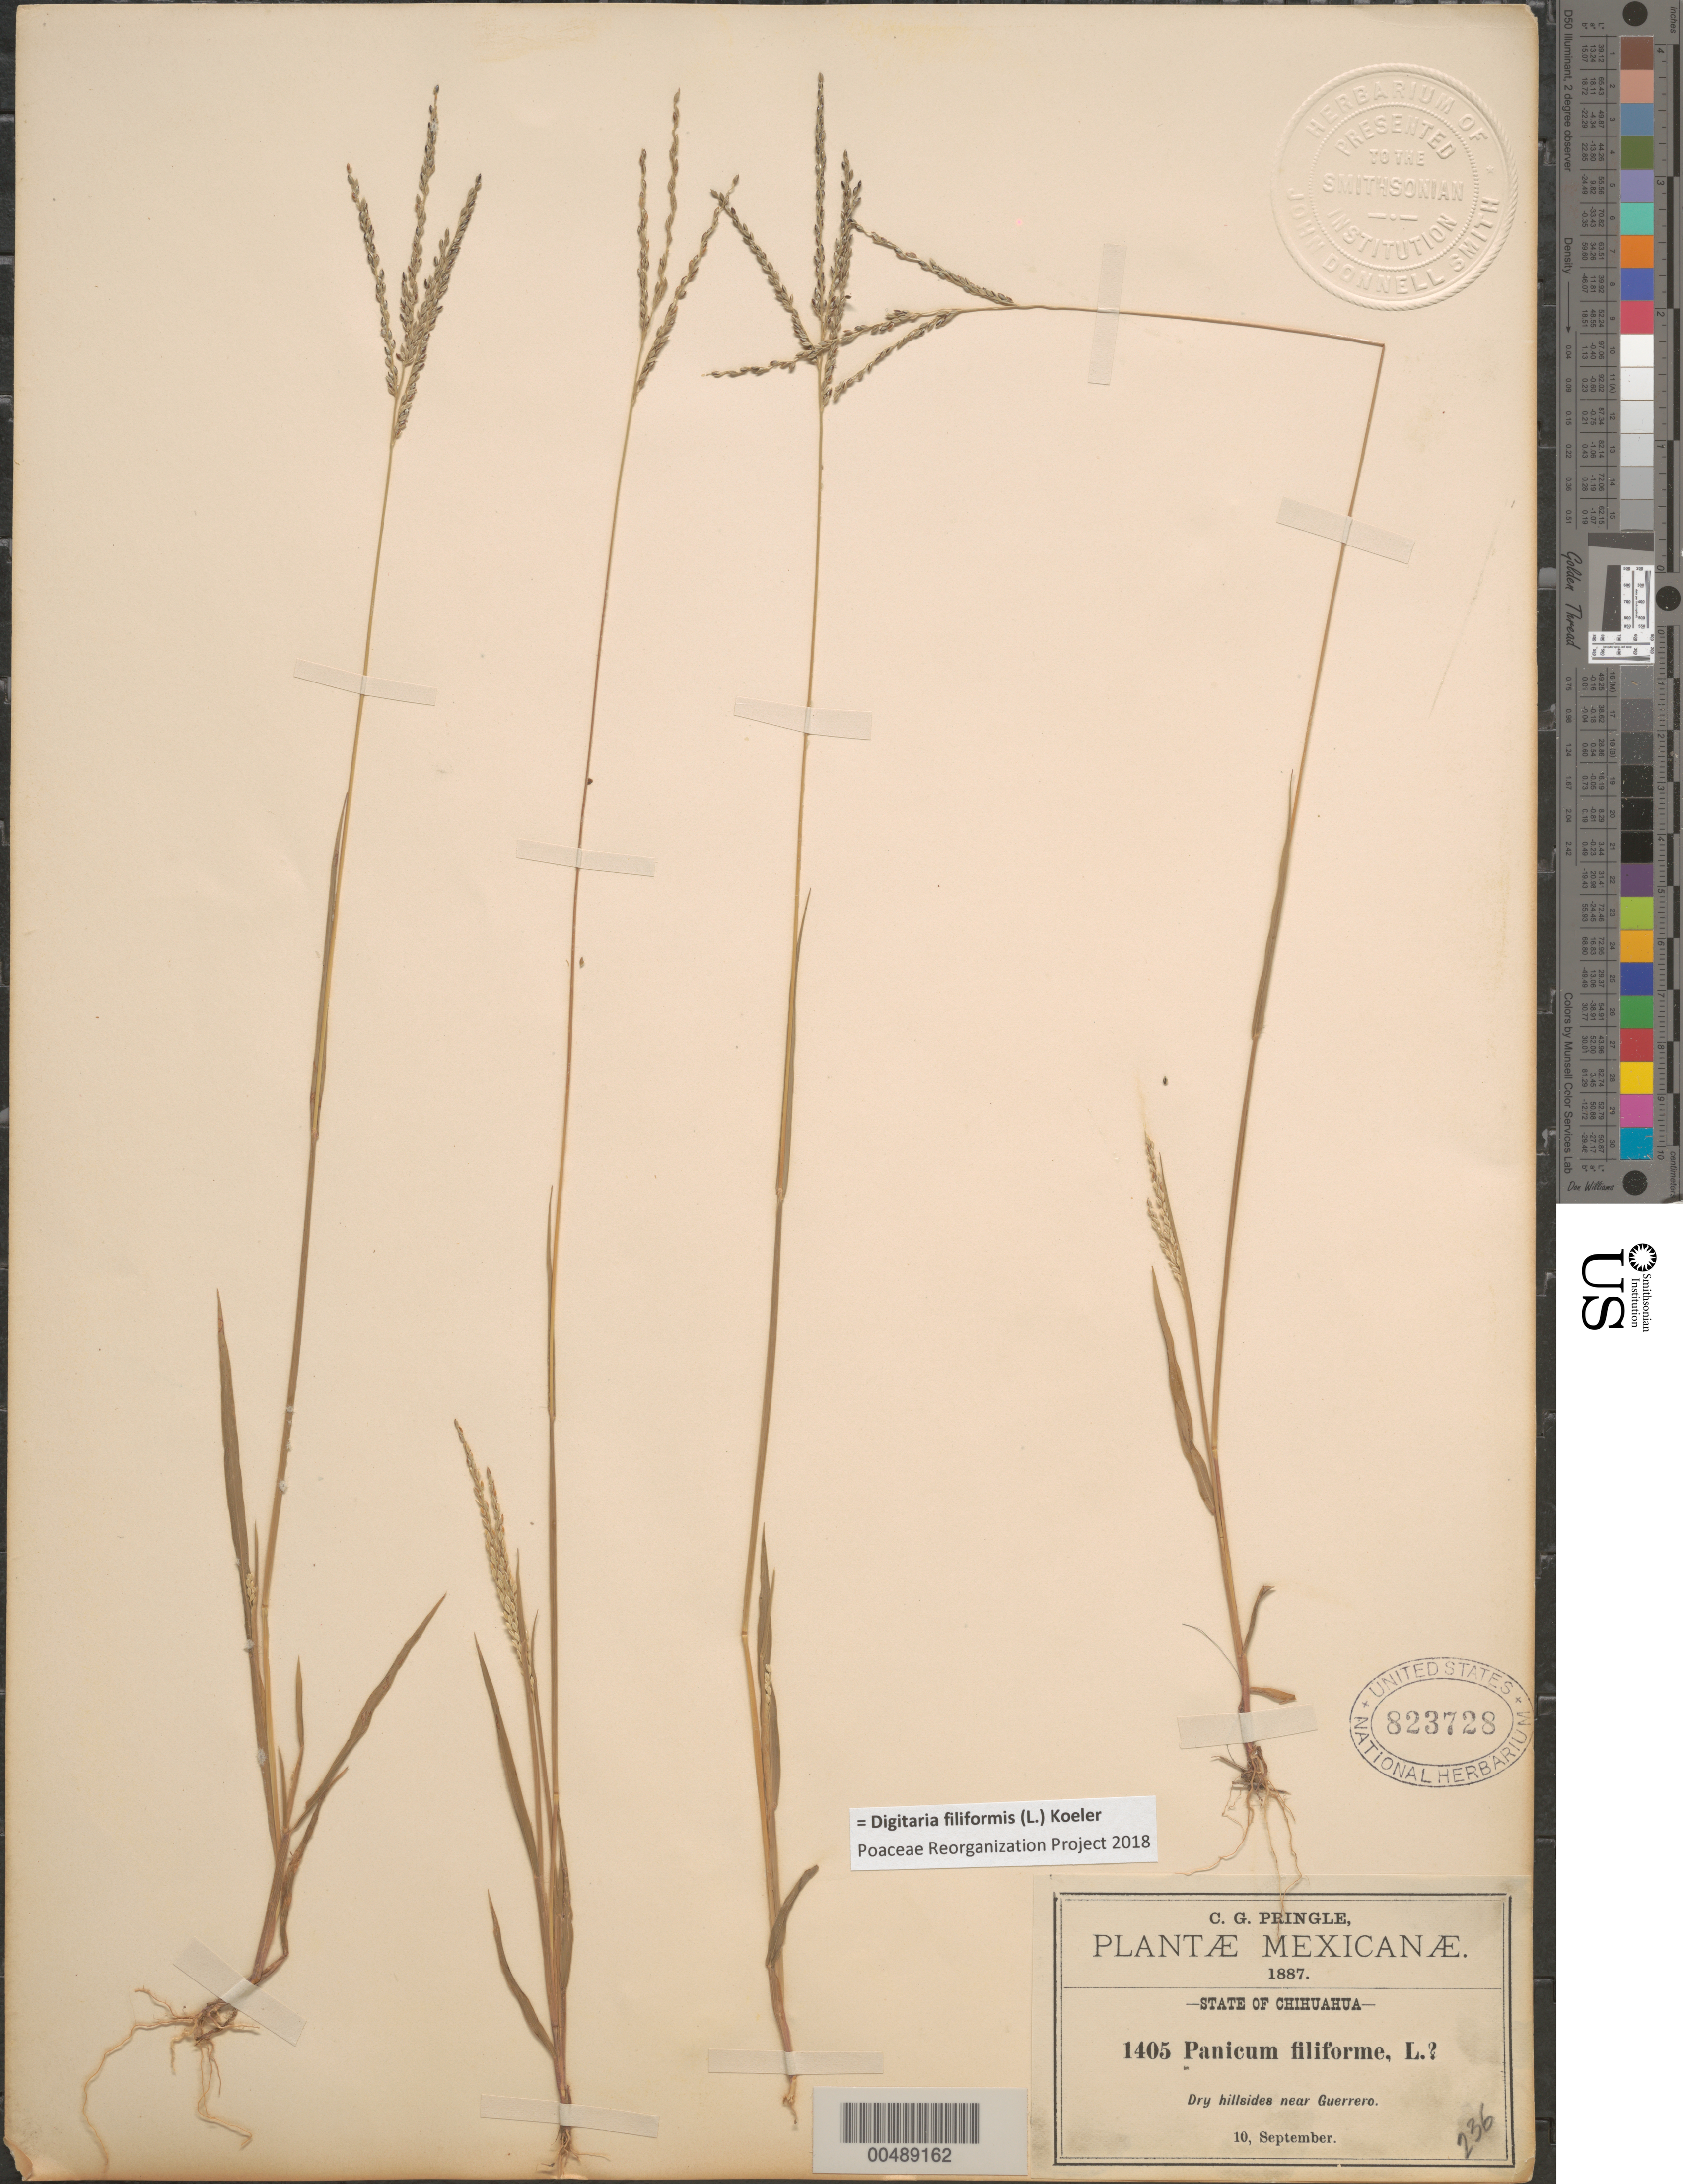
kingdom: Plantae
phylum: Tracheophyta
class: Liliopsida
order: Poales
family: Poaceae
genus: Digitaria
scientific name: Digitaria filiformis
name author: (L.) Koeler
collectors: C. G. Pringle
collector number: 1405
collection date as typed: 10 Sep 1887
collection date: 1887-09-10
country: Mexico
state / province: Chihuahua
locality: Near Guerrero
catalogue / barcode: US 823728